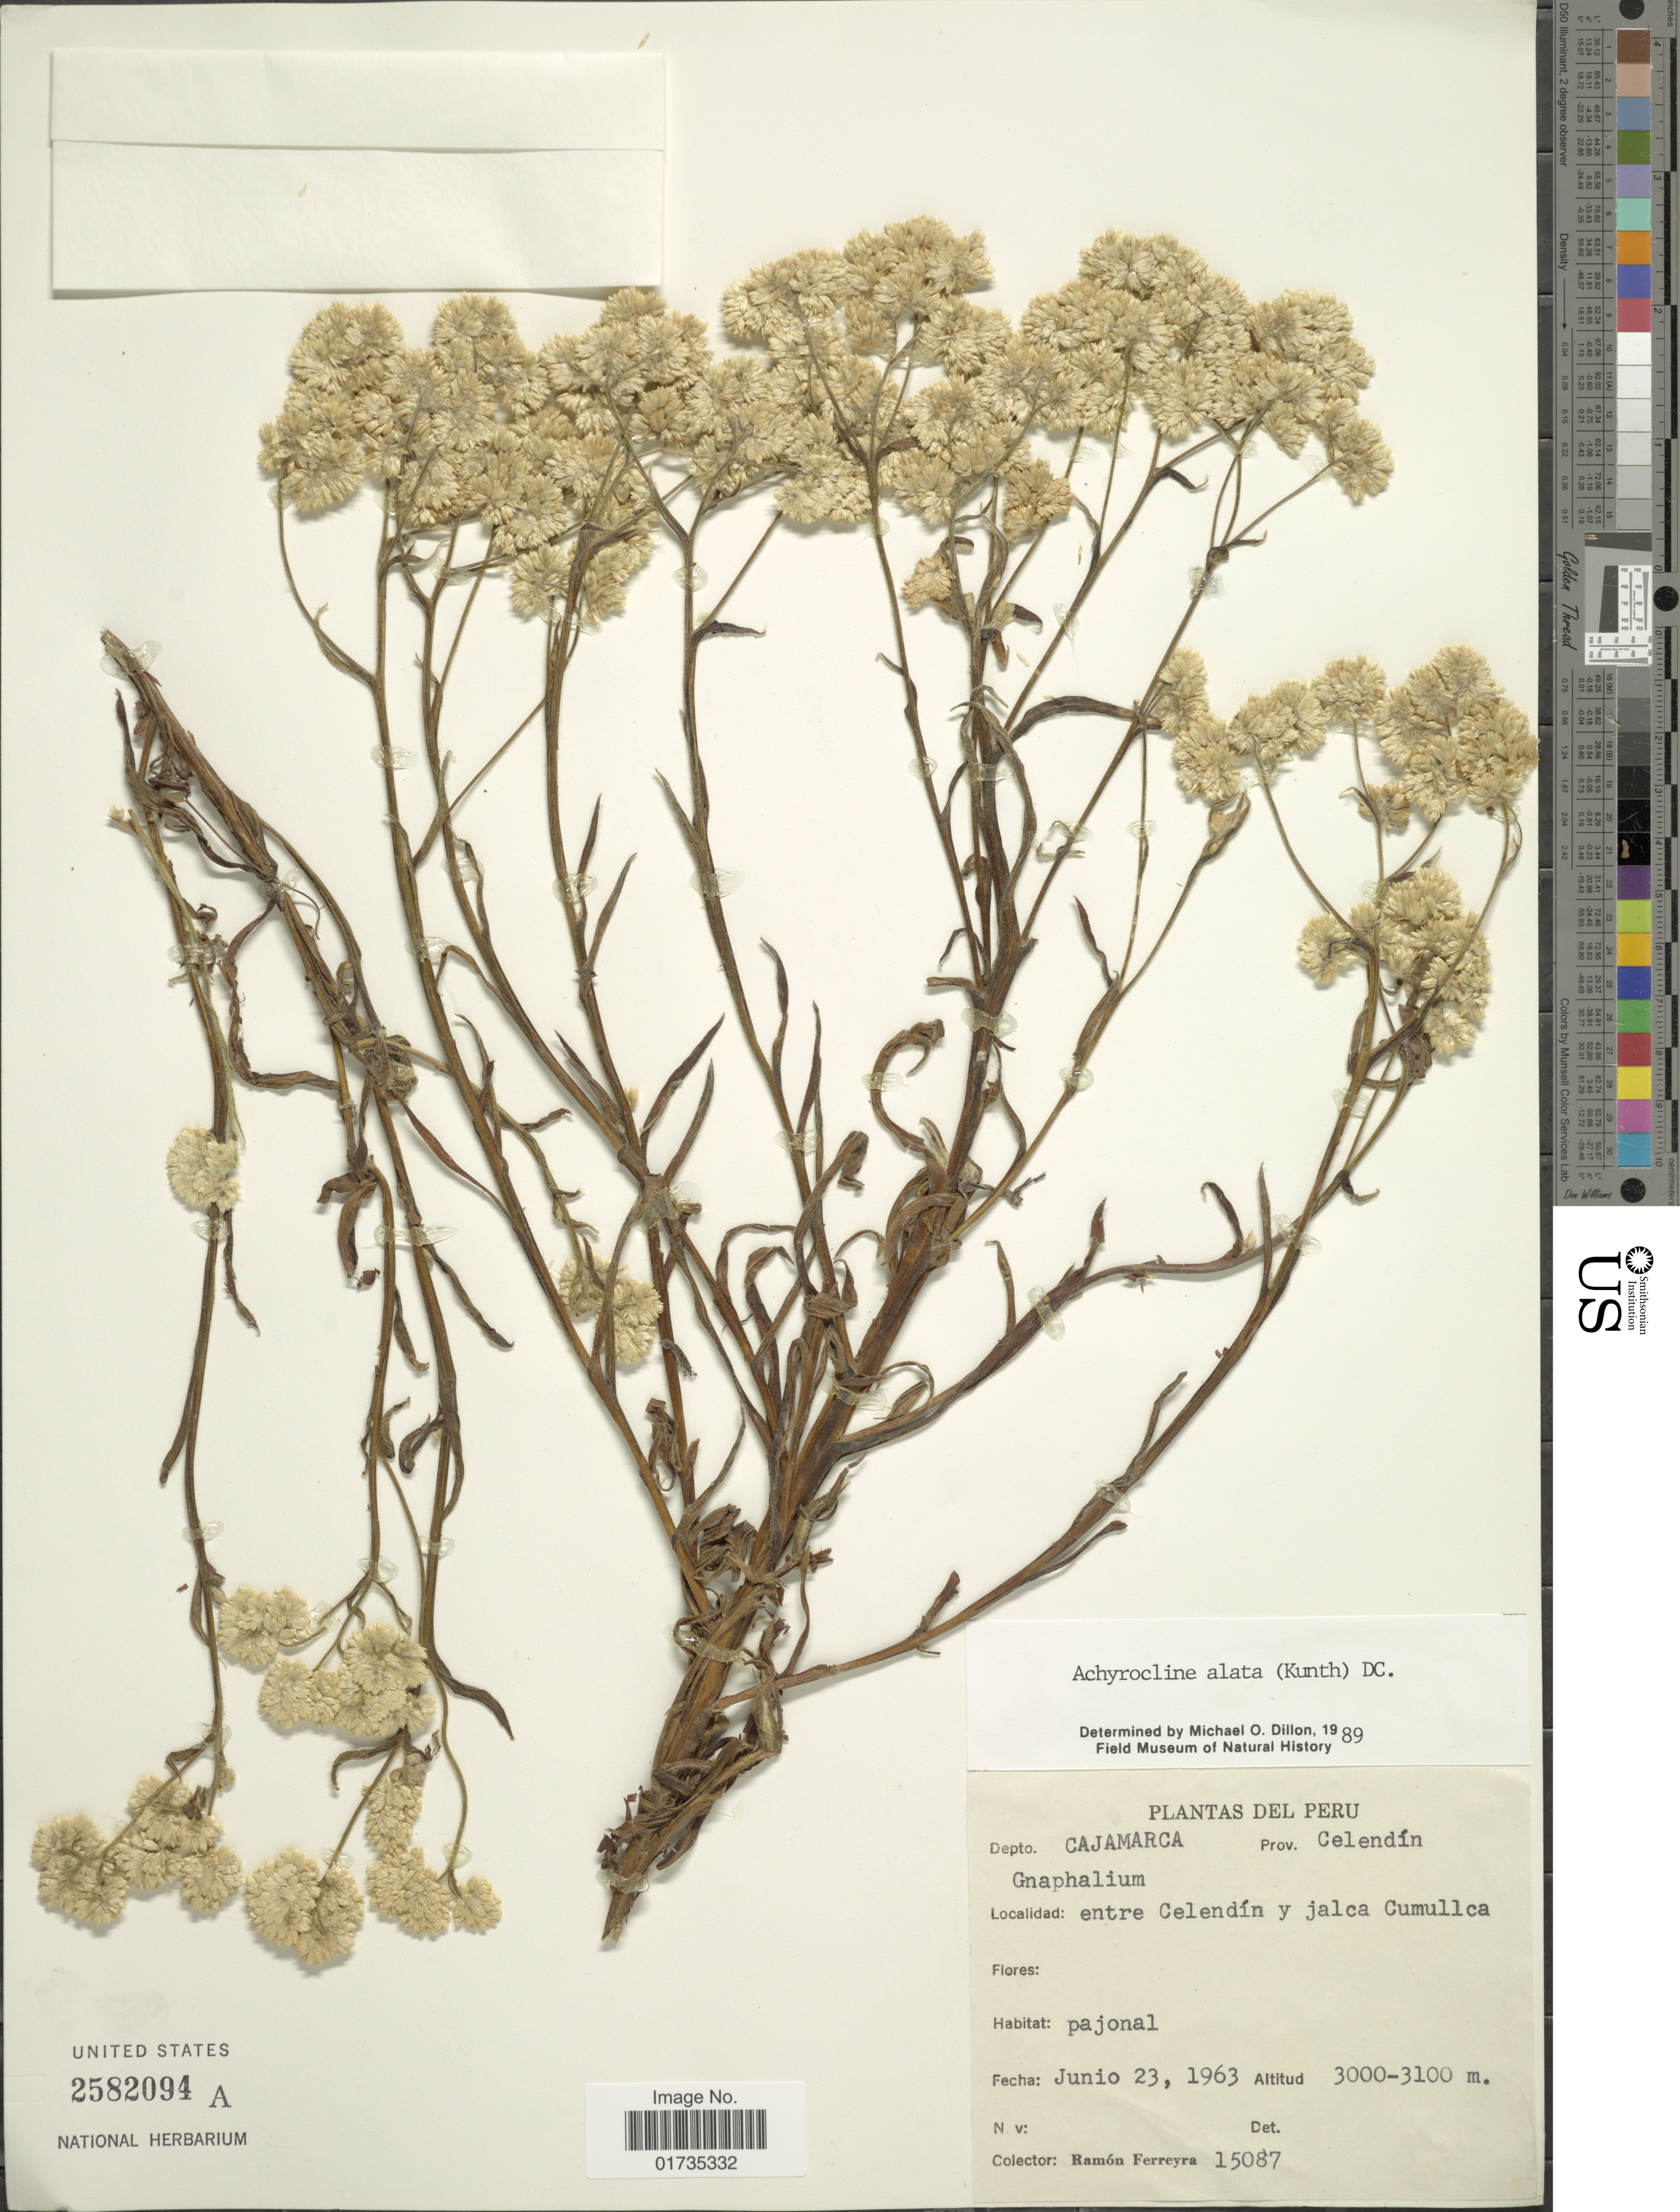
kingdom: Plantae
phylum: Tracheophyta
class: Magnoliopsida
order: Asterales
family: Asteraceae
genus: Achyrocline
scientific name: Achyrocline alata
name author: (Kunth) DC.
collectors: R. A. Ferreyra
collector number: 15087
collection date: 1963-06-23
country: Peru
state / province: Cajamarca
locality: Depto. Cajamarca. Prov. Celendin. entre Celendin y jalca Cumullca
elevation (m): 3000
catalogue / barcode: US 2582094A